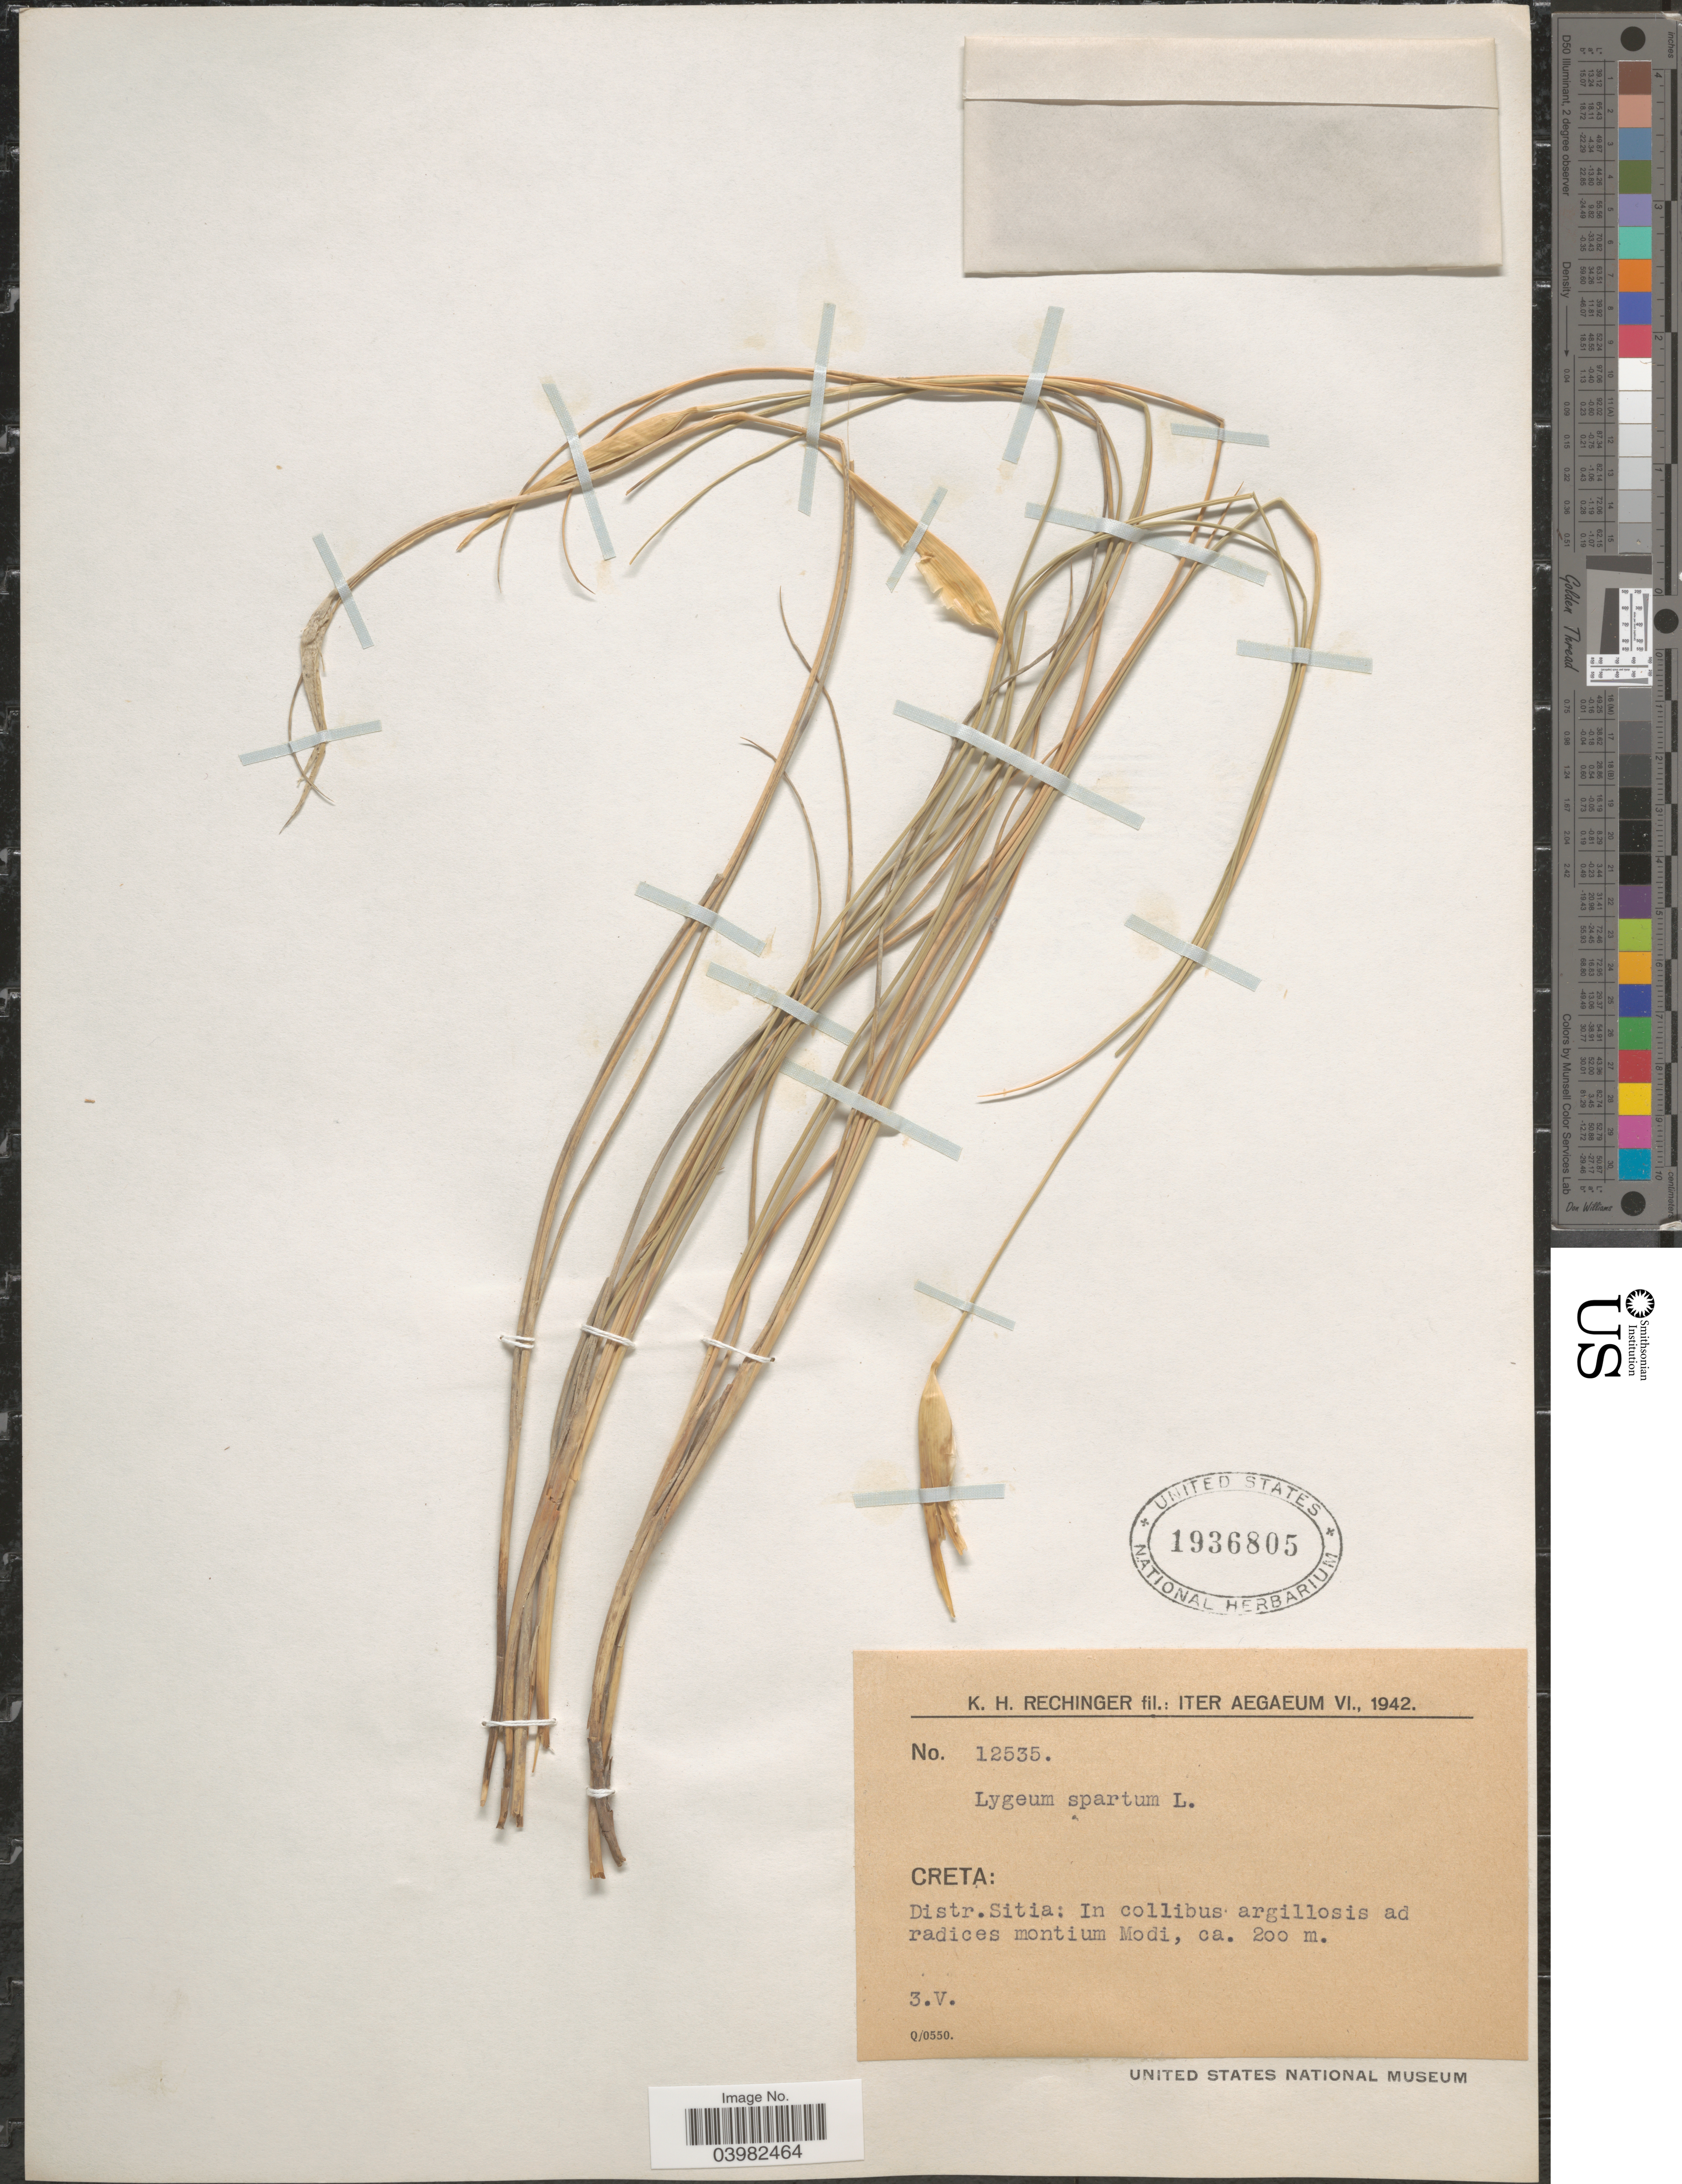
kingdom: Plantae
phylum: Tracheophyta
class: Liliopsida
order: Poales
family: Poaceae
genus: Lygeum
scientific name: Lygeum spartum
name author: L.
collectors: K. H. Rechinger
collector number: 12535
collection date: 1942-05-03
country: Greece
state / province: Crete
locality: Iter Aegaeum VI. Creta: Distr. Sitia: In collibus argillosis ad radices montium Modi.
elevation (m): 200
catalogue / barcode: US 1936805